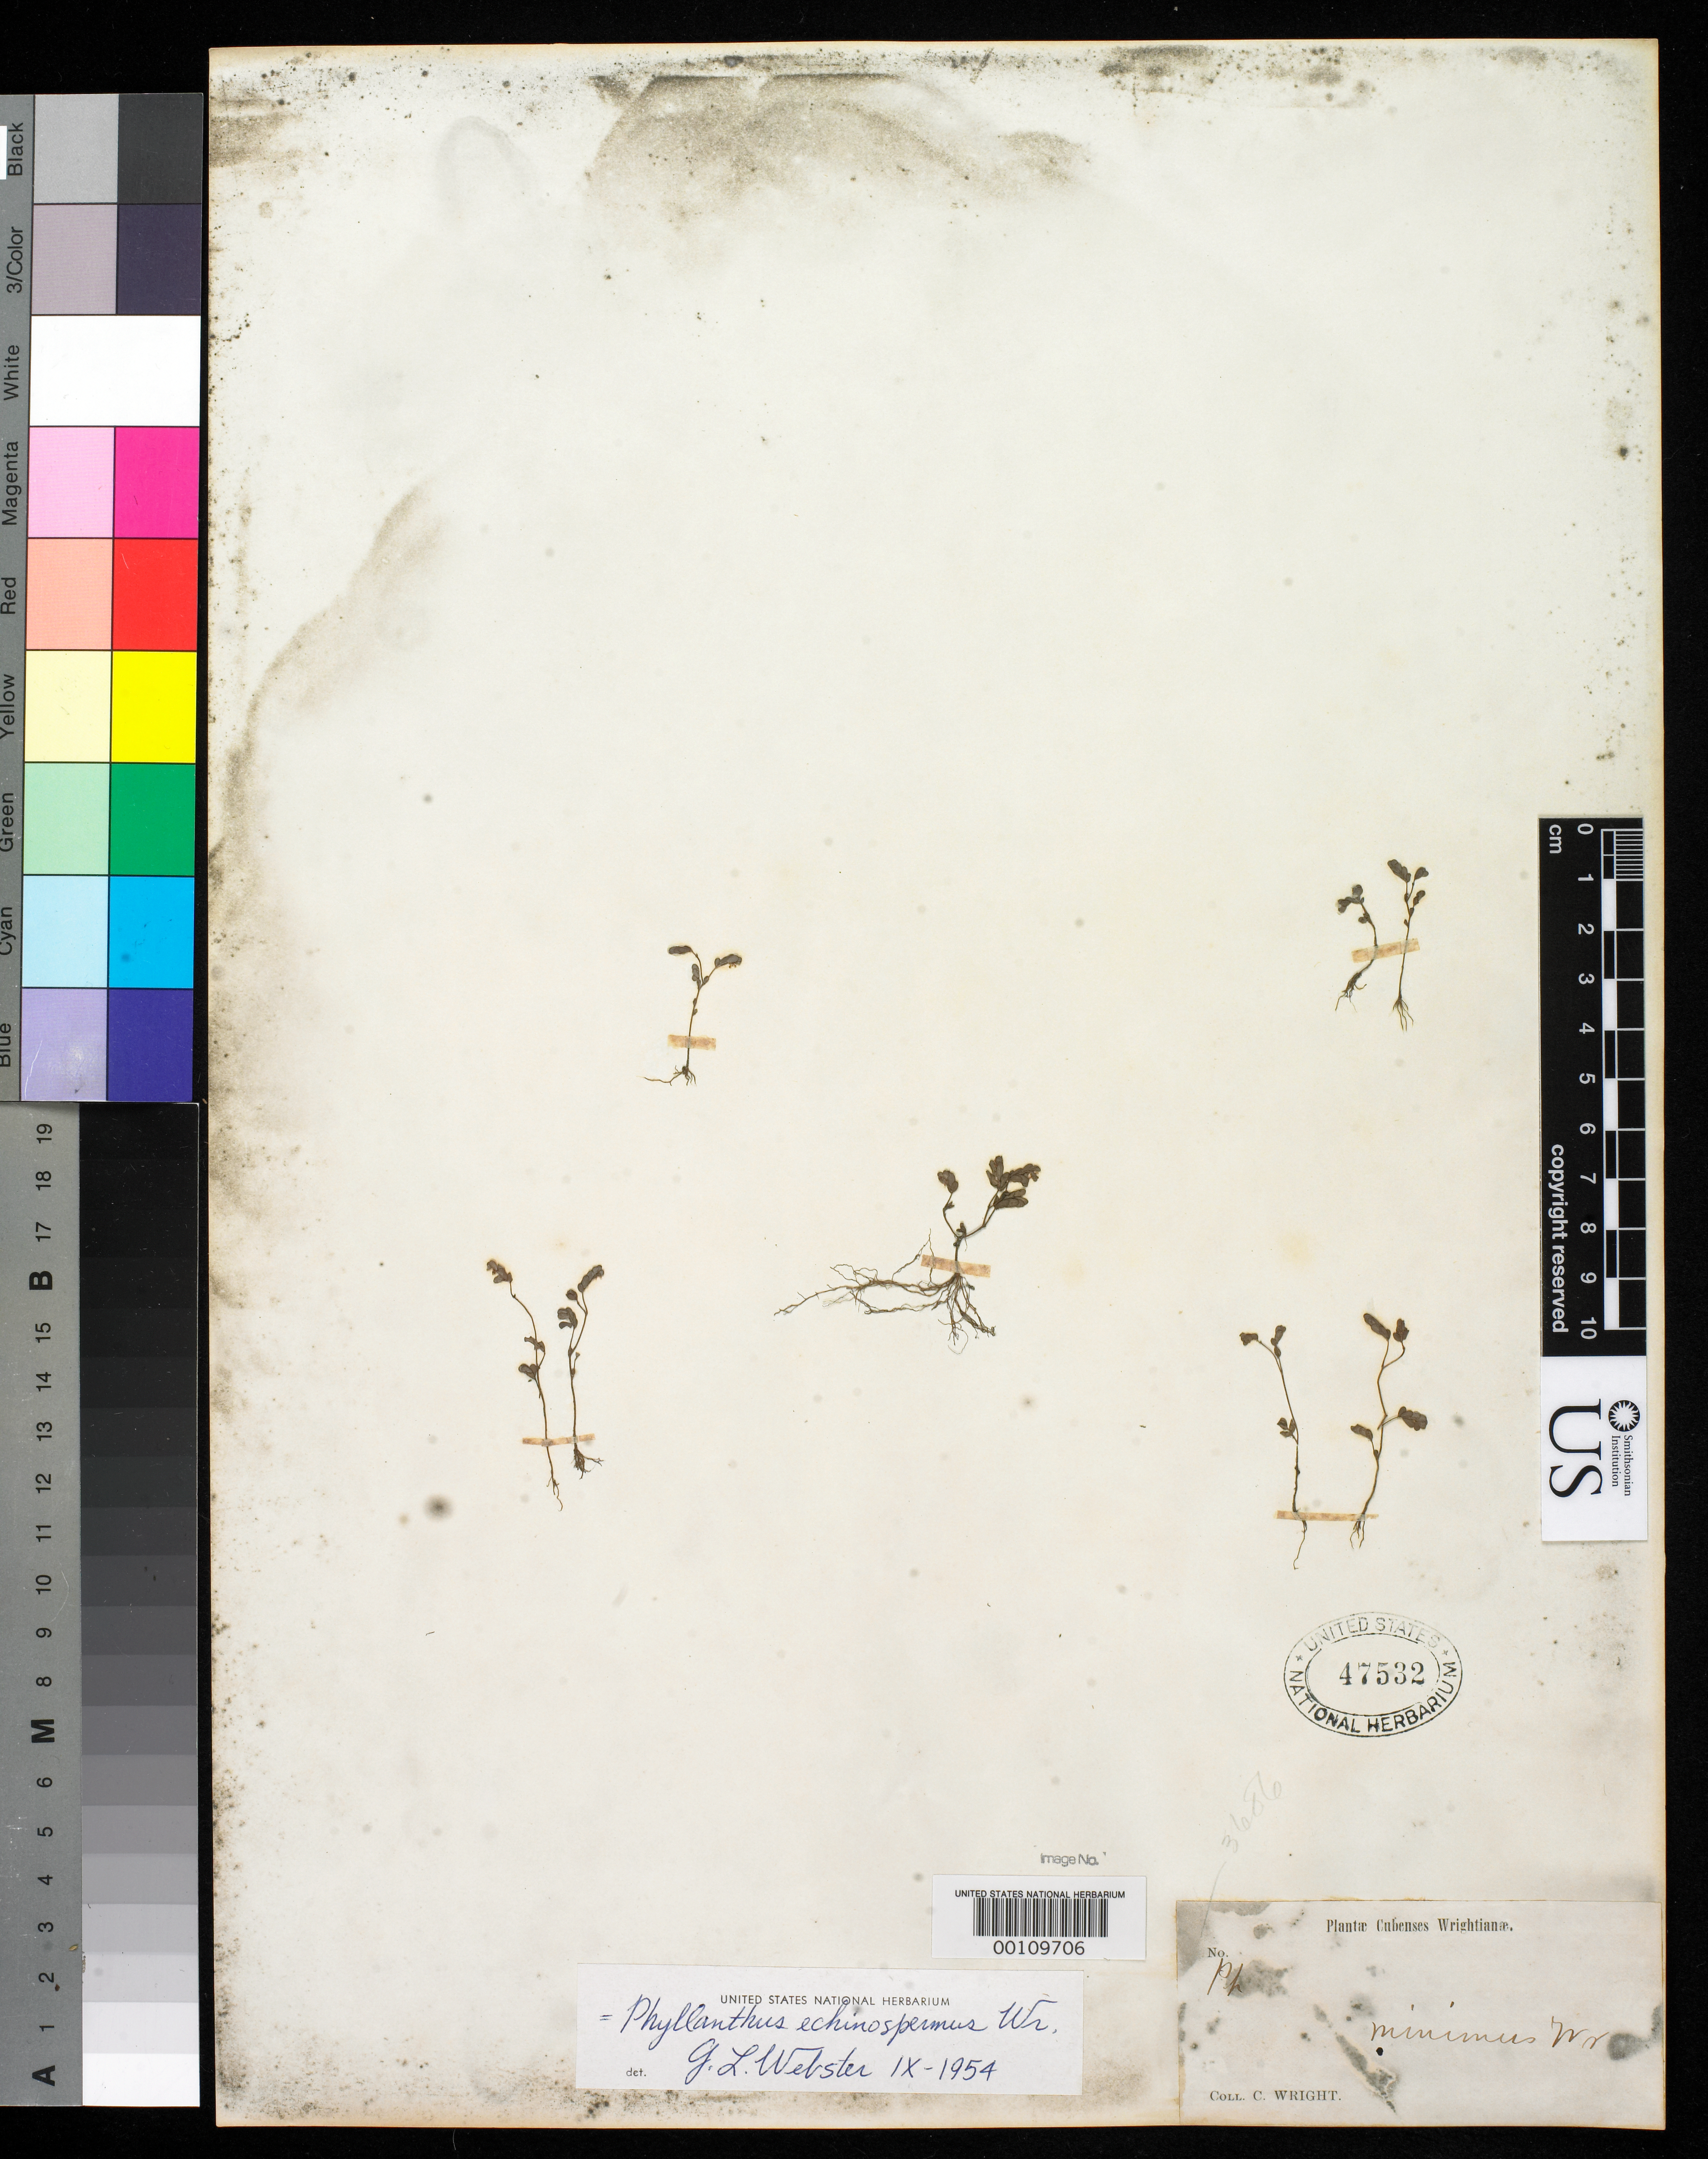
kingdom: Plantae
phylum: Tracheophyta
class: Magnoliopsida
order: Malpighiales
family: Phyllanthaceae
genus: Phyllanthus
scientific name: Phyllanthus minimus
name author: C. Wright in Sauvalle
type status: Isotype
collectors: C. Wright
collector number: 3686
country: Cuba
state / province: Pinar del Río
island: Greater Antilles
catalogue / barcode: US 47532